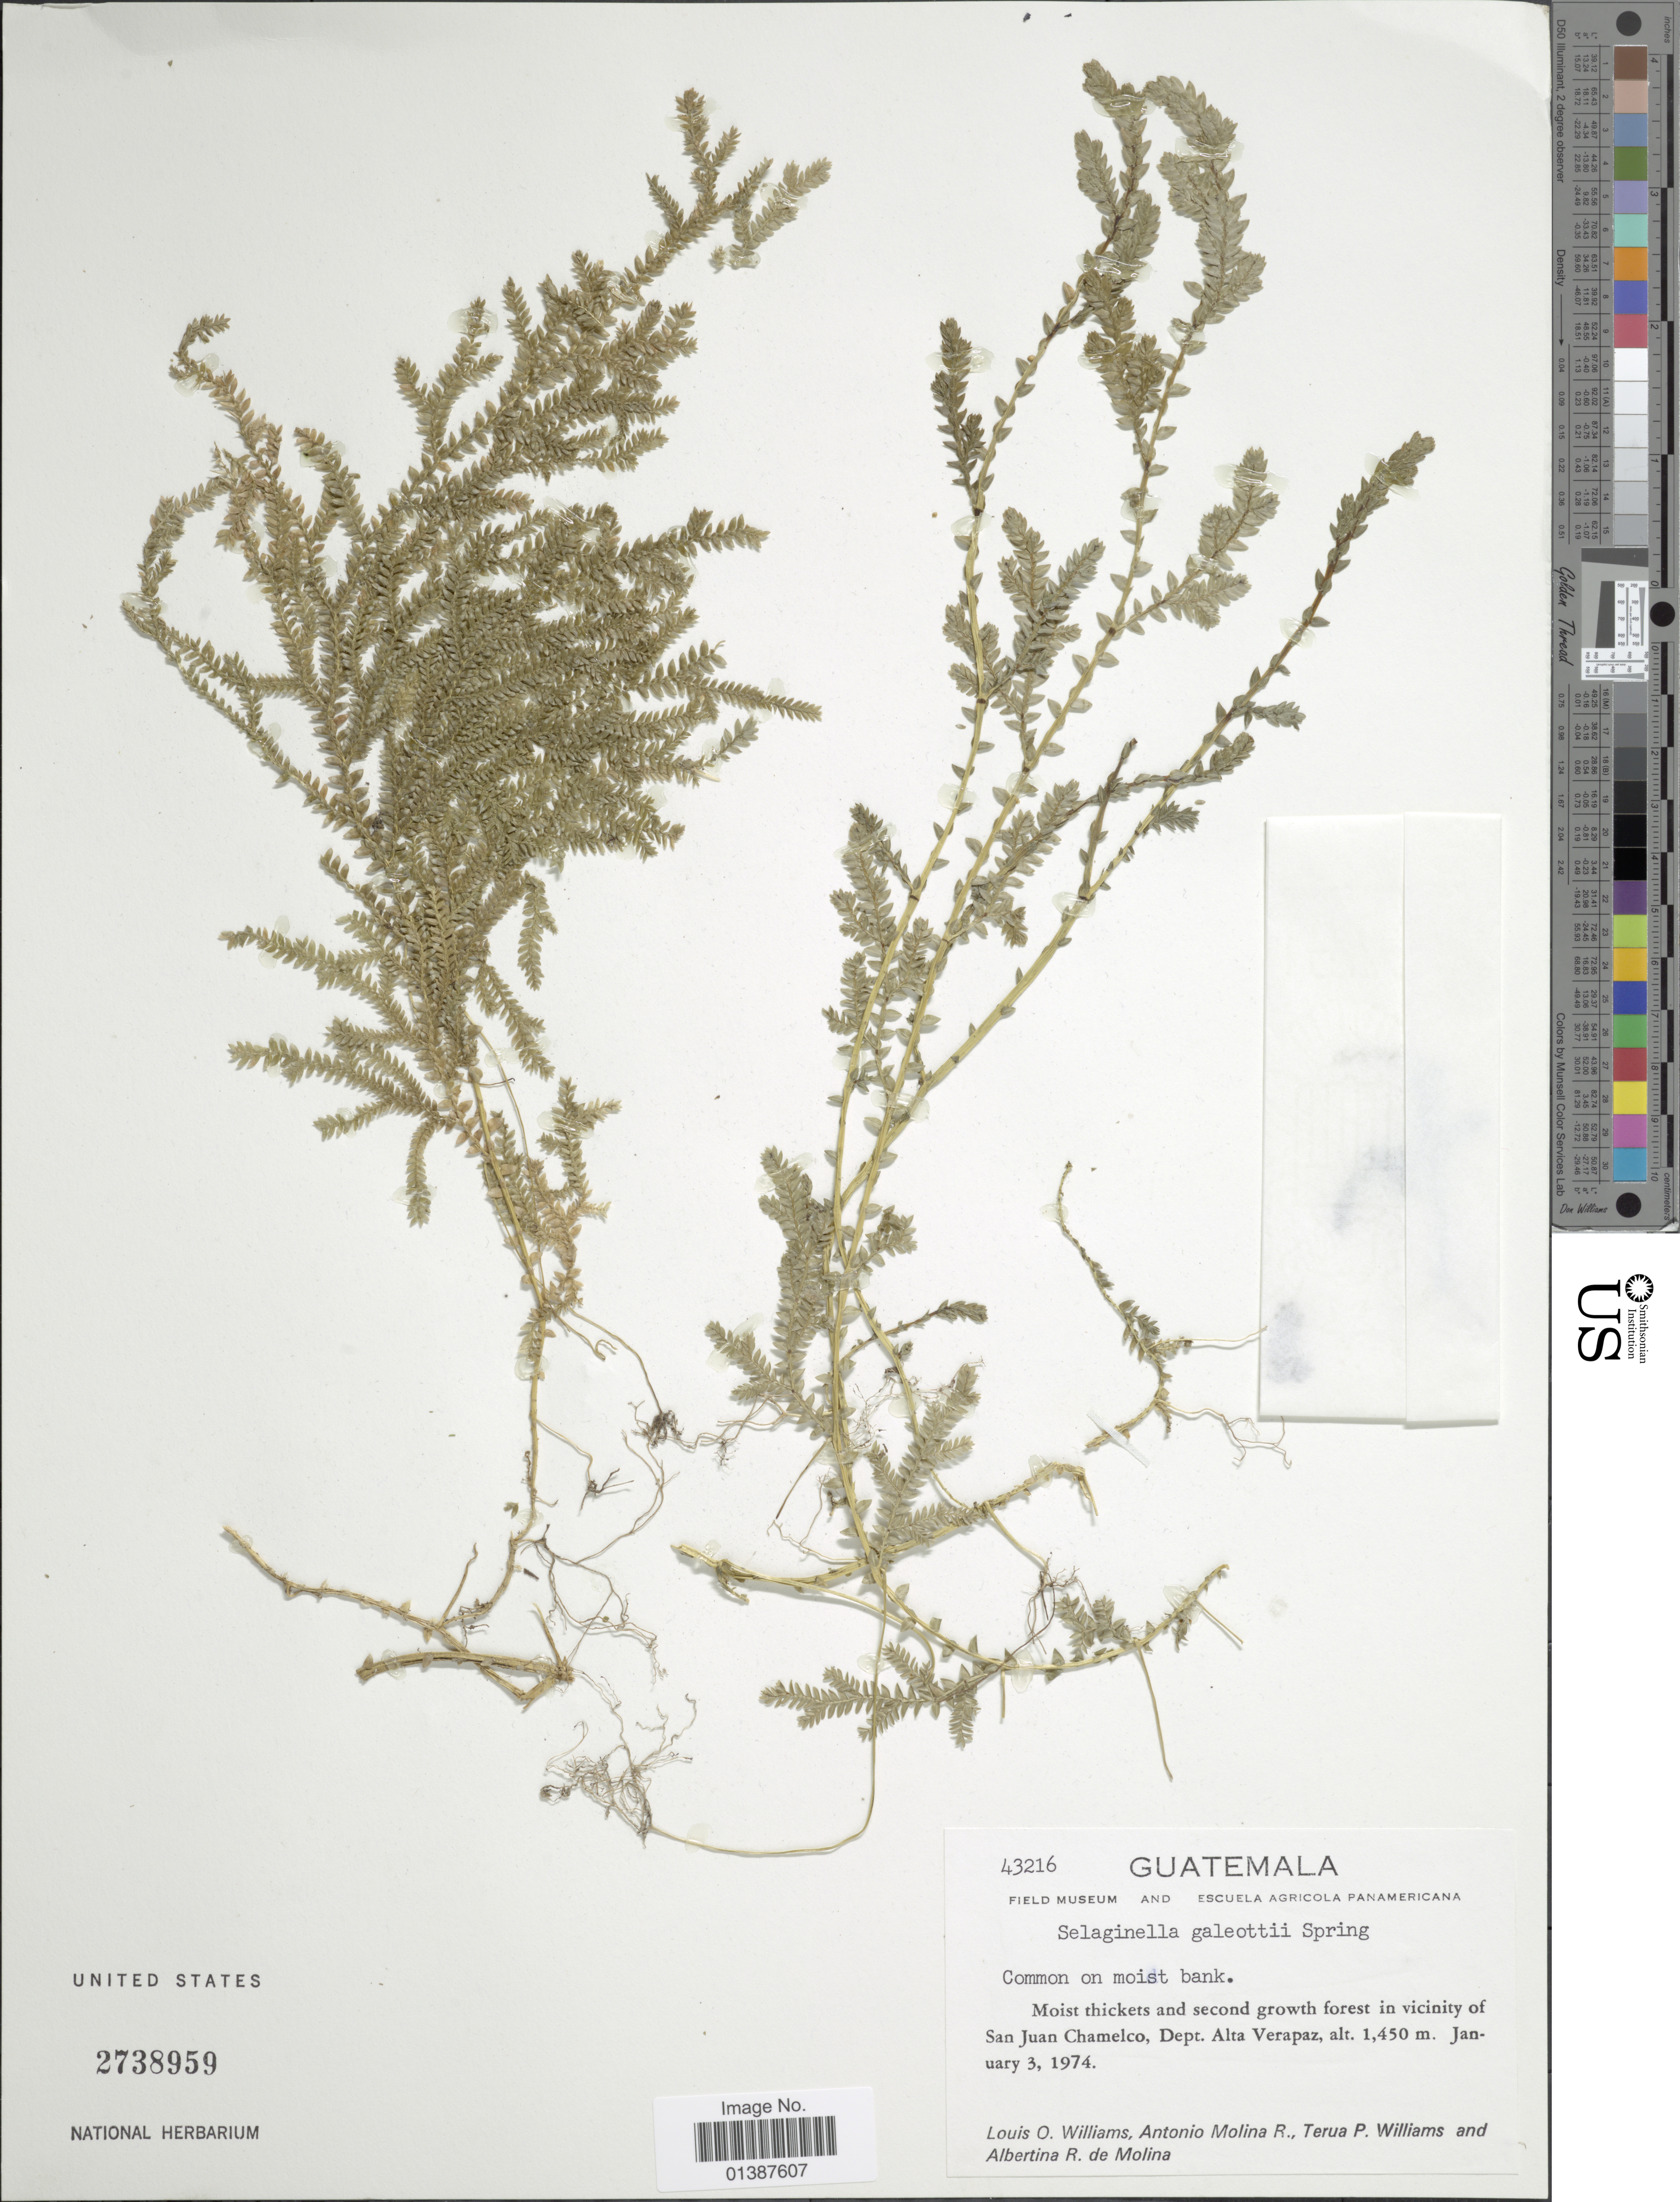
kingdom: Plantae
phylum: Tracheophyta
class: Lycopodiopsida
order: Selaginellales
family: Selaginellaceae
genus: Selaginella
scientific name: Selaginella galeottii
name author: Spring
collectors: L. O. Williams, A. Molina R., T. P. Williams & A. R. Molina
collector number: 43216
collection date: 1974-01-03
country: Guatemala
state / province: Alta Verapaz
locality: Moist thickets and second growth forest in vicinity of San JUan Chamelco, Dept Alta Vera Paz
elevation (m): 1450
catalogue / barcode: US 2738959